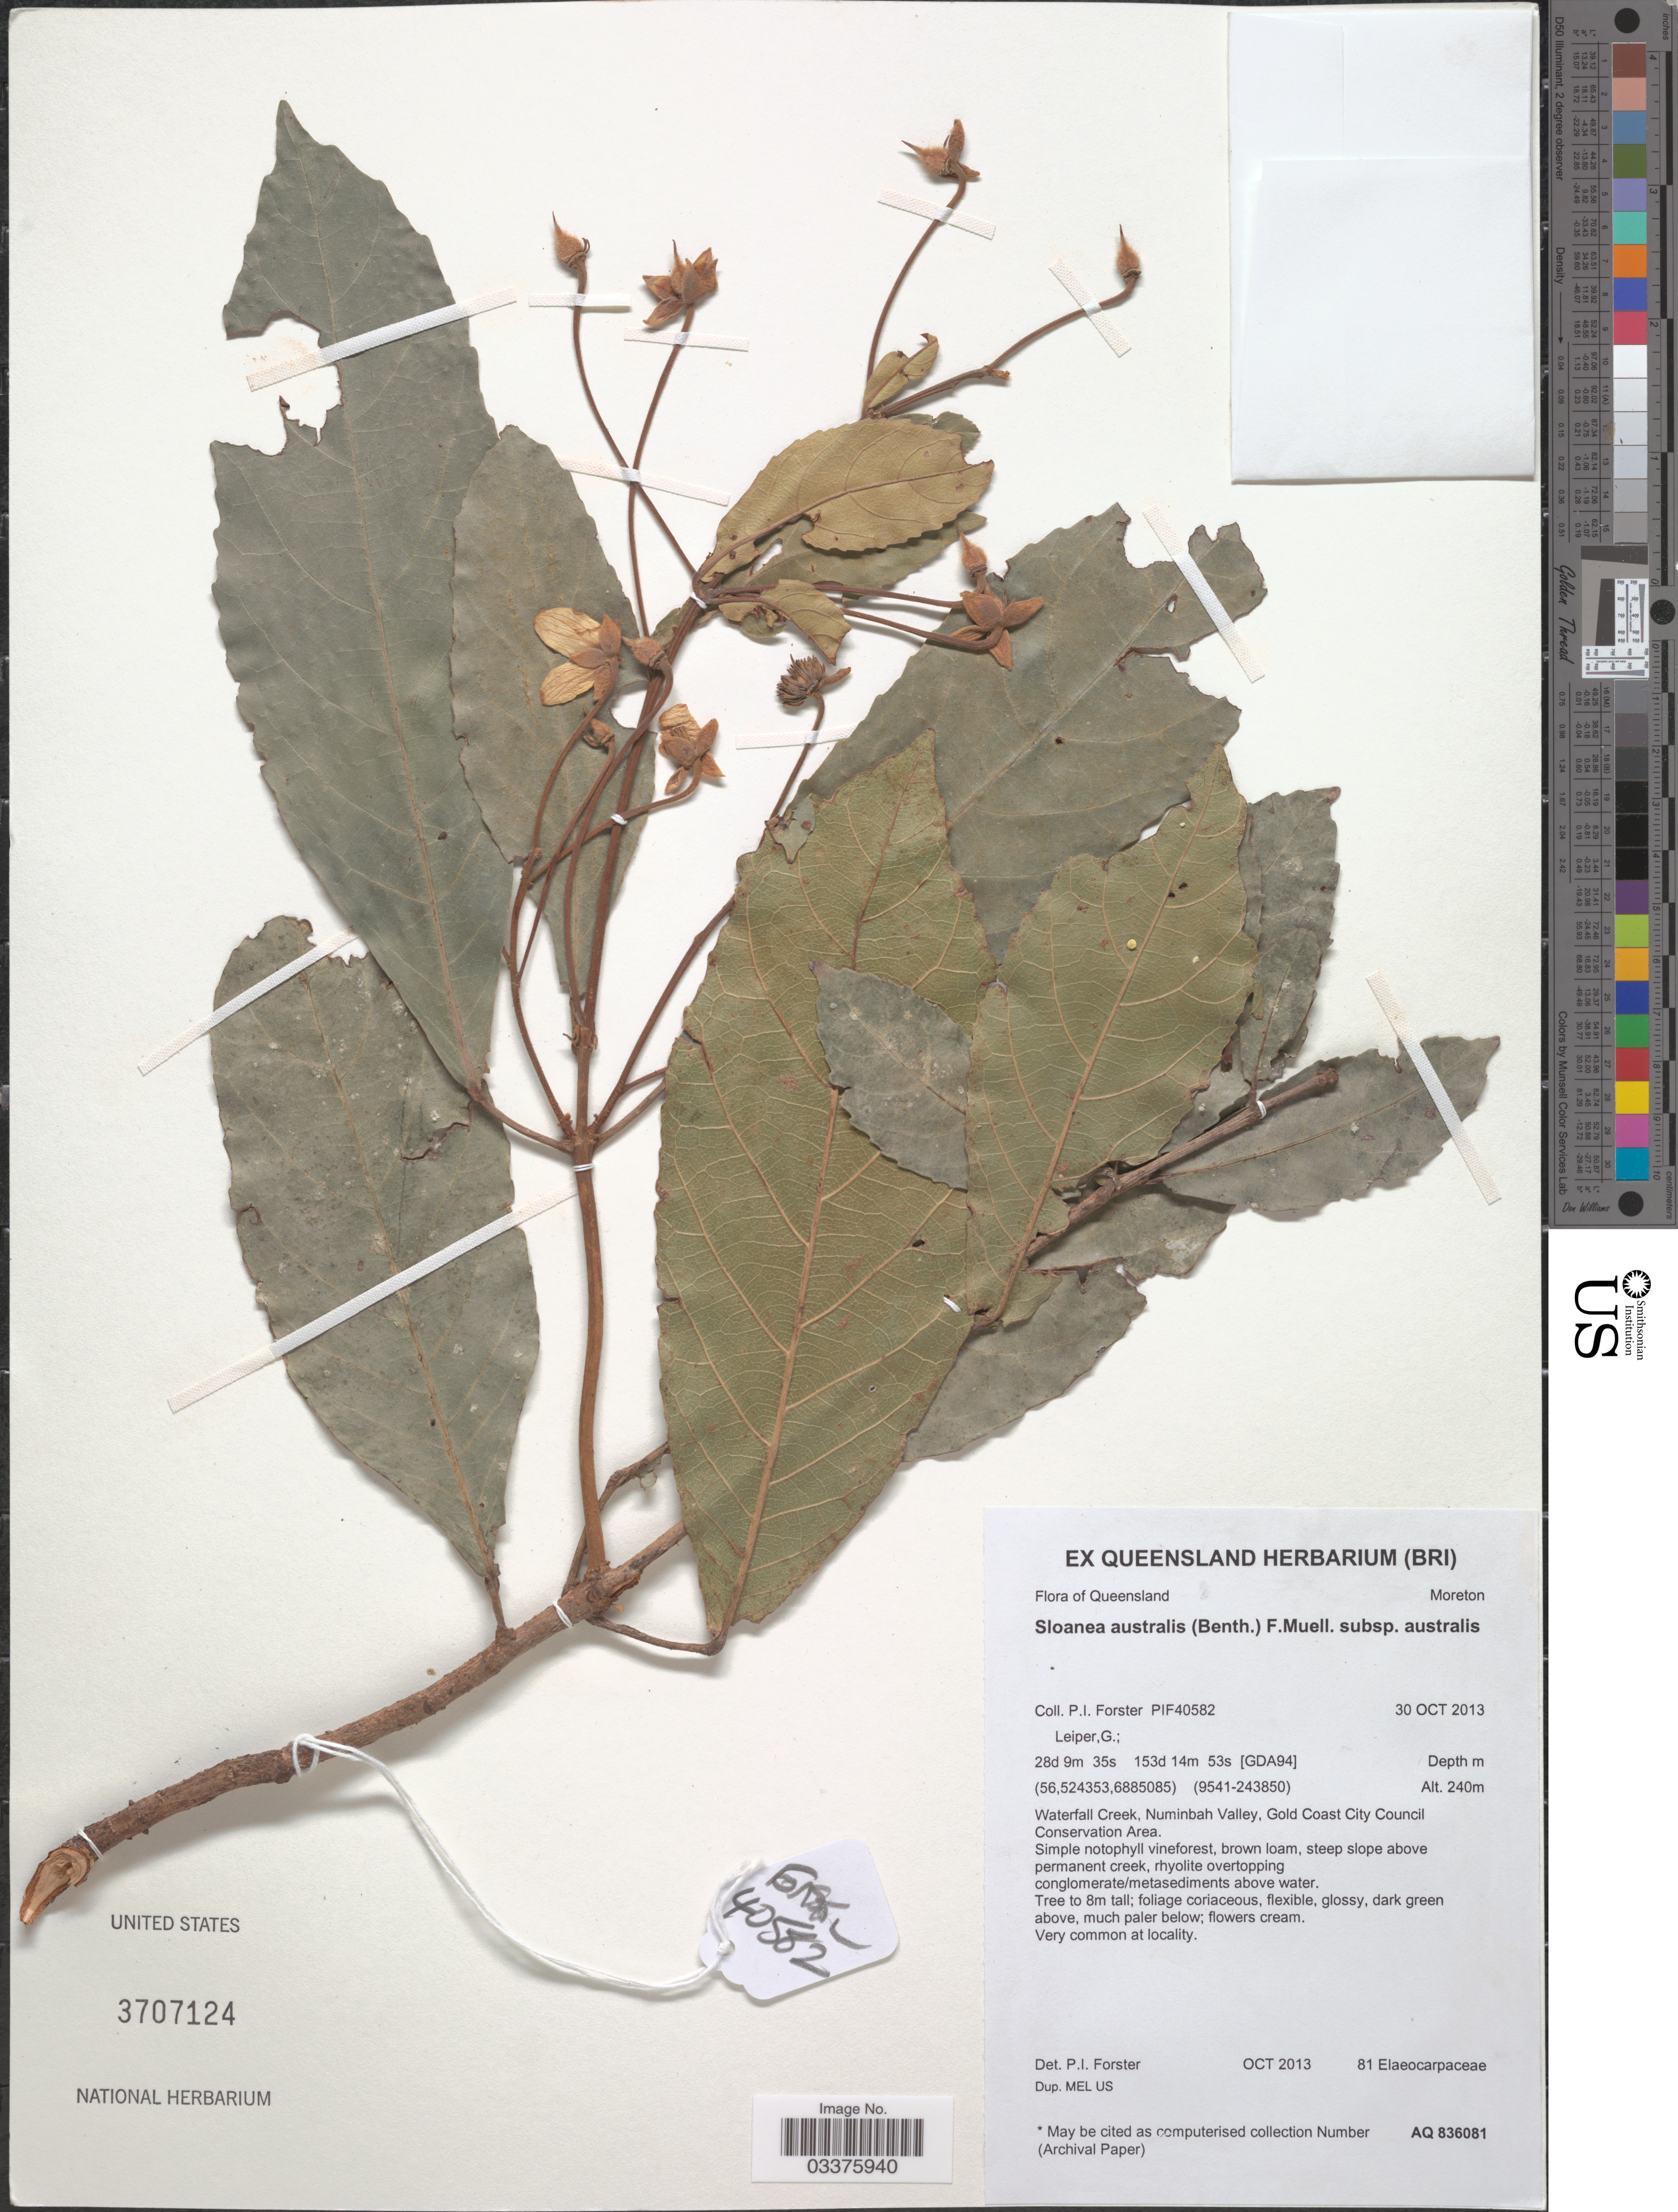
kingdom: Plantae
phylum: Tracheophyta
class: Magnoliopsida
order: Oxalidales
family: Elaeocarpaceae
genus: Sloanea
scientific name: Sloanea australis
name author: (Benth.) F. Muell.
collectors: P. Forster & G. Leiper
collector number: PIF40582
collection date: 2013-10-30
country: Australia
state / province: Queensland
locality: Waterfall Creek, Numinbah Valley, Gold Coast City Council Conservation Area.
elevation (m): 240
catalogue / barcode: US 3707124